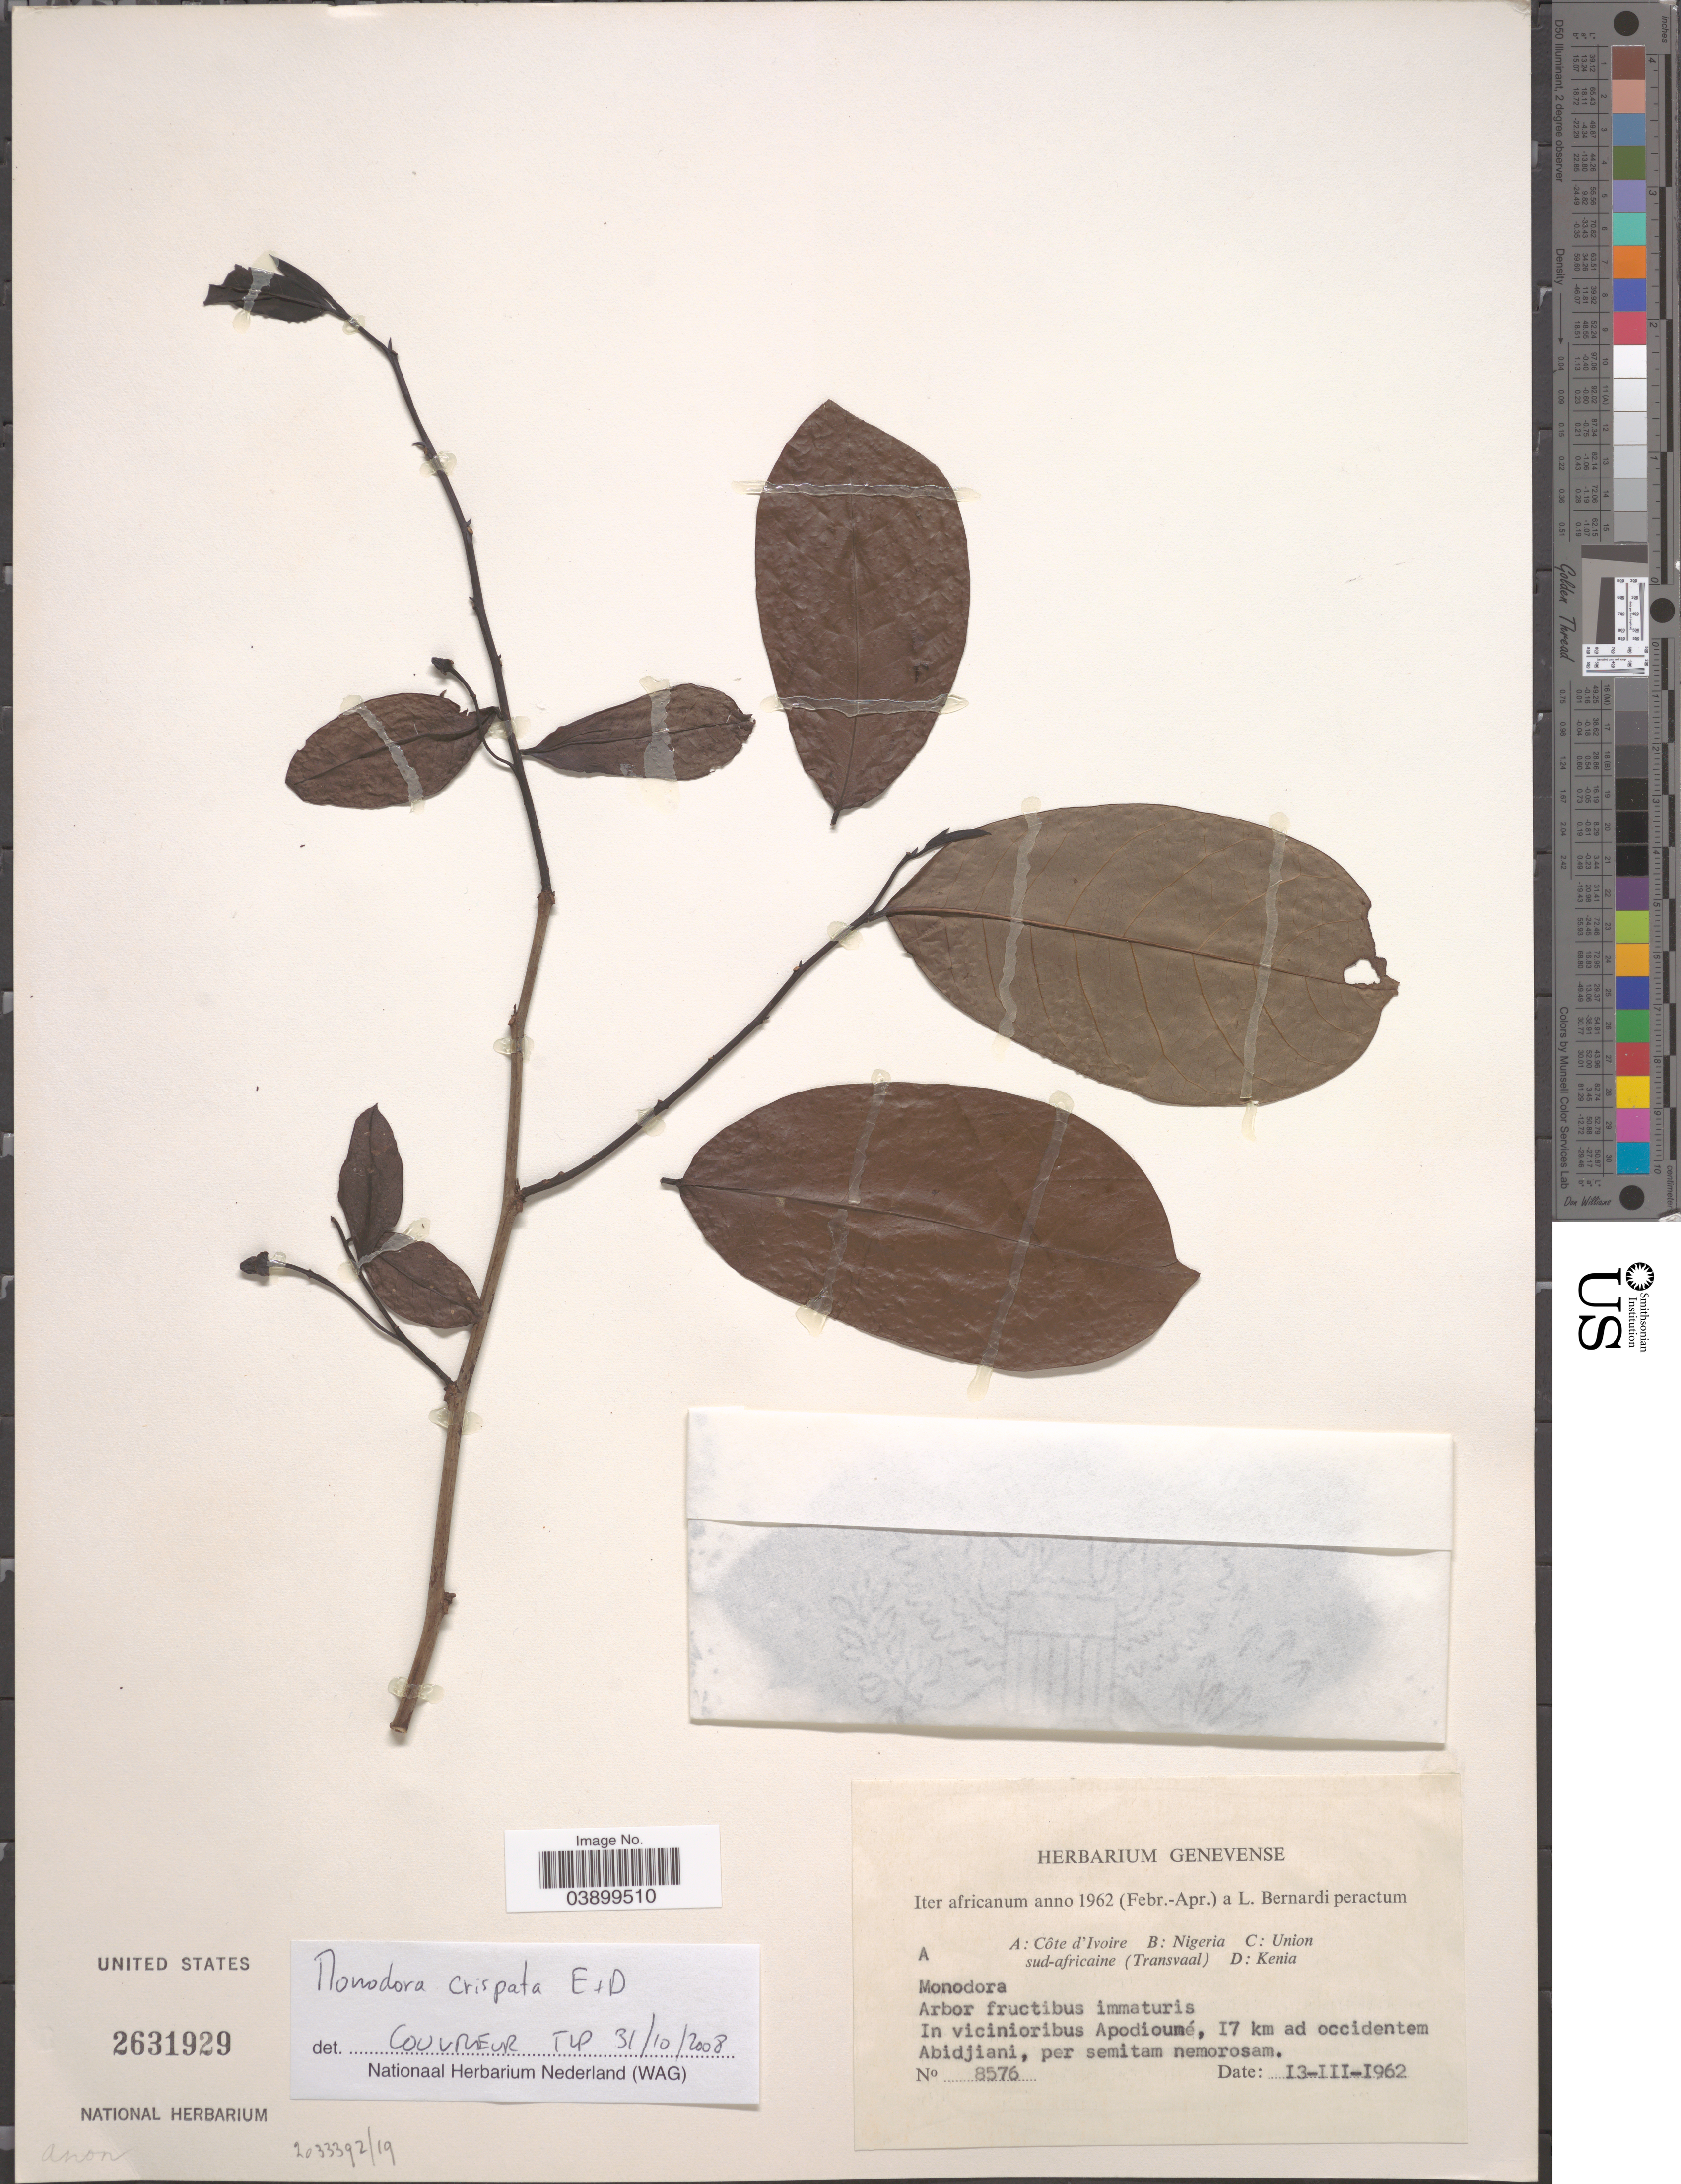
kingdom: Plantae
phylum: Tracheophyta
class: Magnoliopsida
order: Magnoliales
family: Annonaceae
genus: Monodora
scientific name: Monodora crispata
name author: Engl.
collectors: L. Bernardi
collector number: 8576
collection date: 1962-03-13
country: Ivory Coast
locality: Côte d' Ivoire. In vicinioribus Apodioumé, 17 km ad occidentem Abidjiani, per simitam nemorosam.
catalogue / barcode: US 2631929